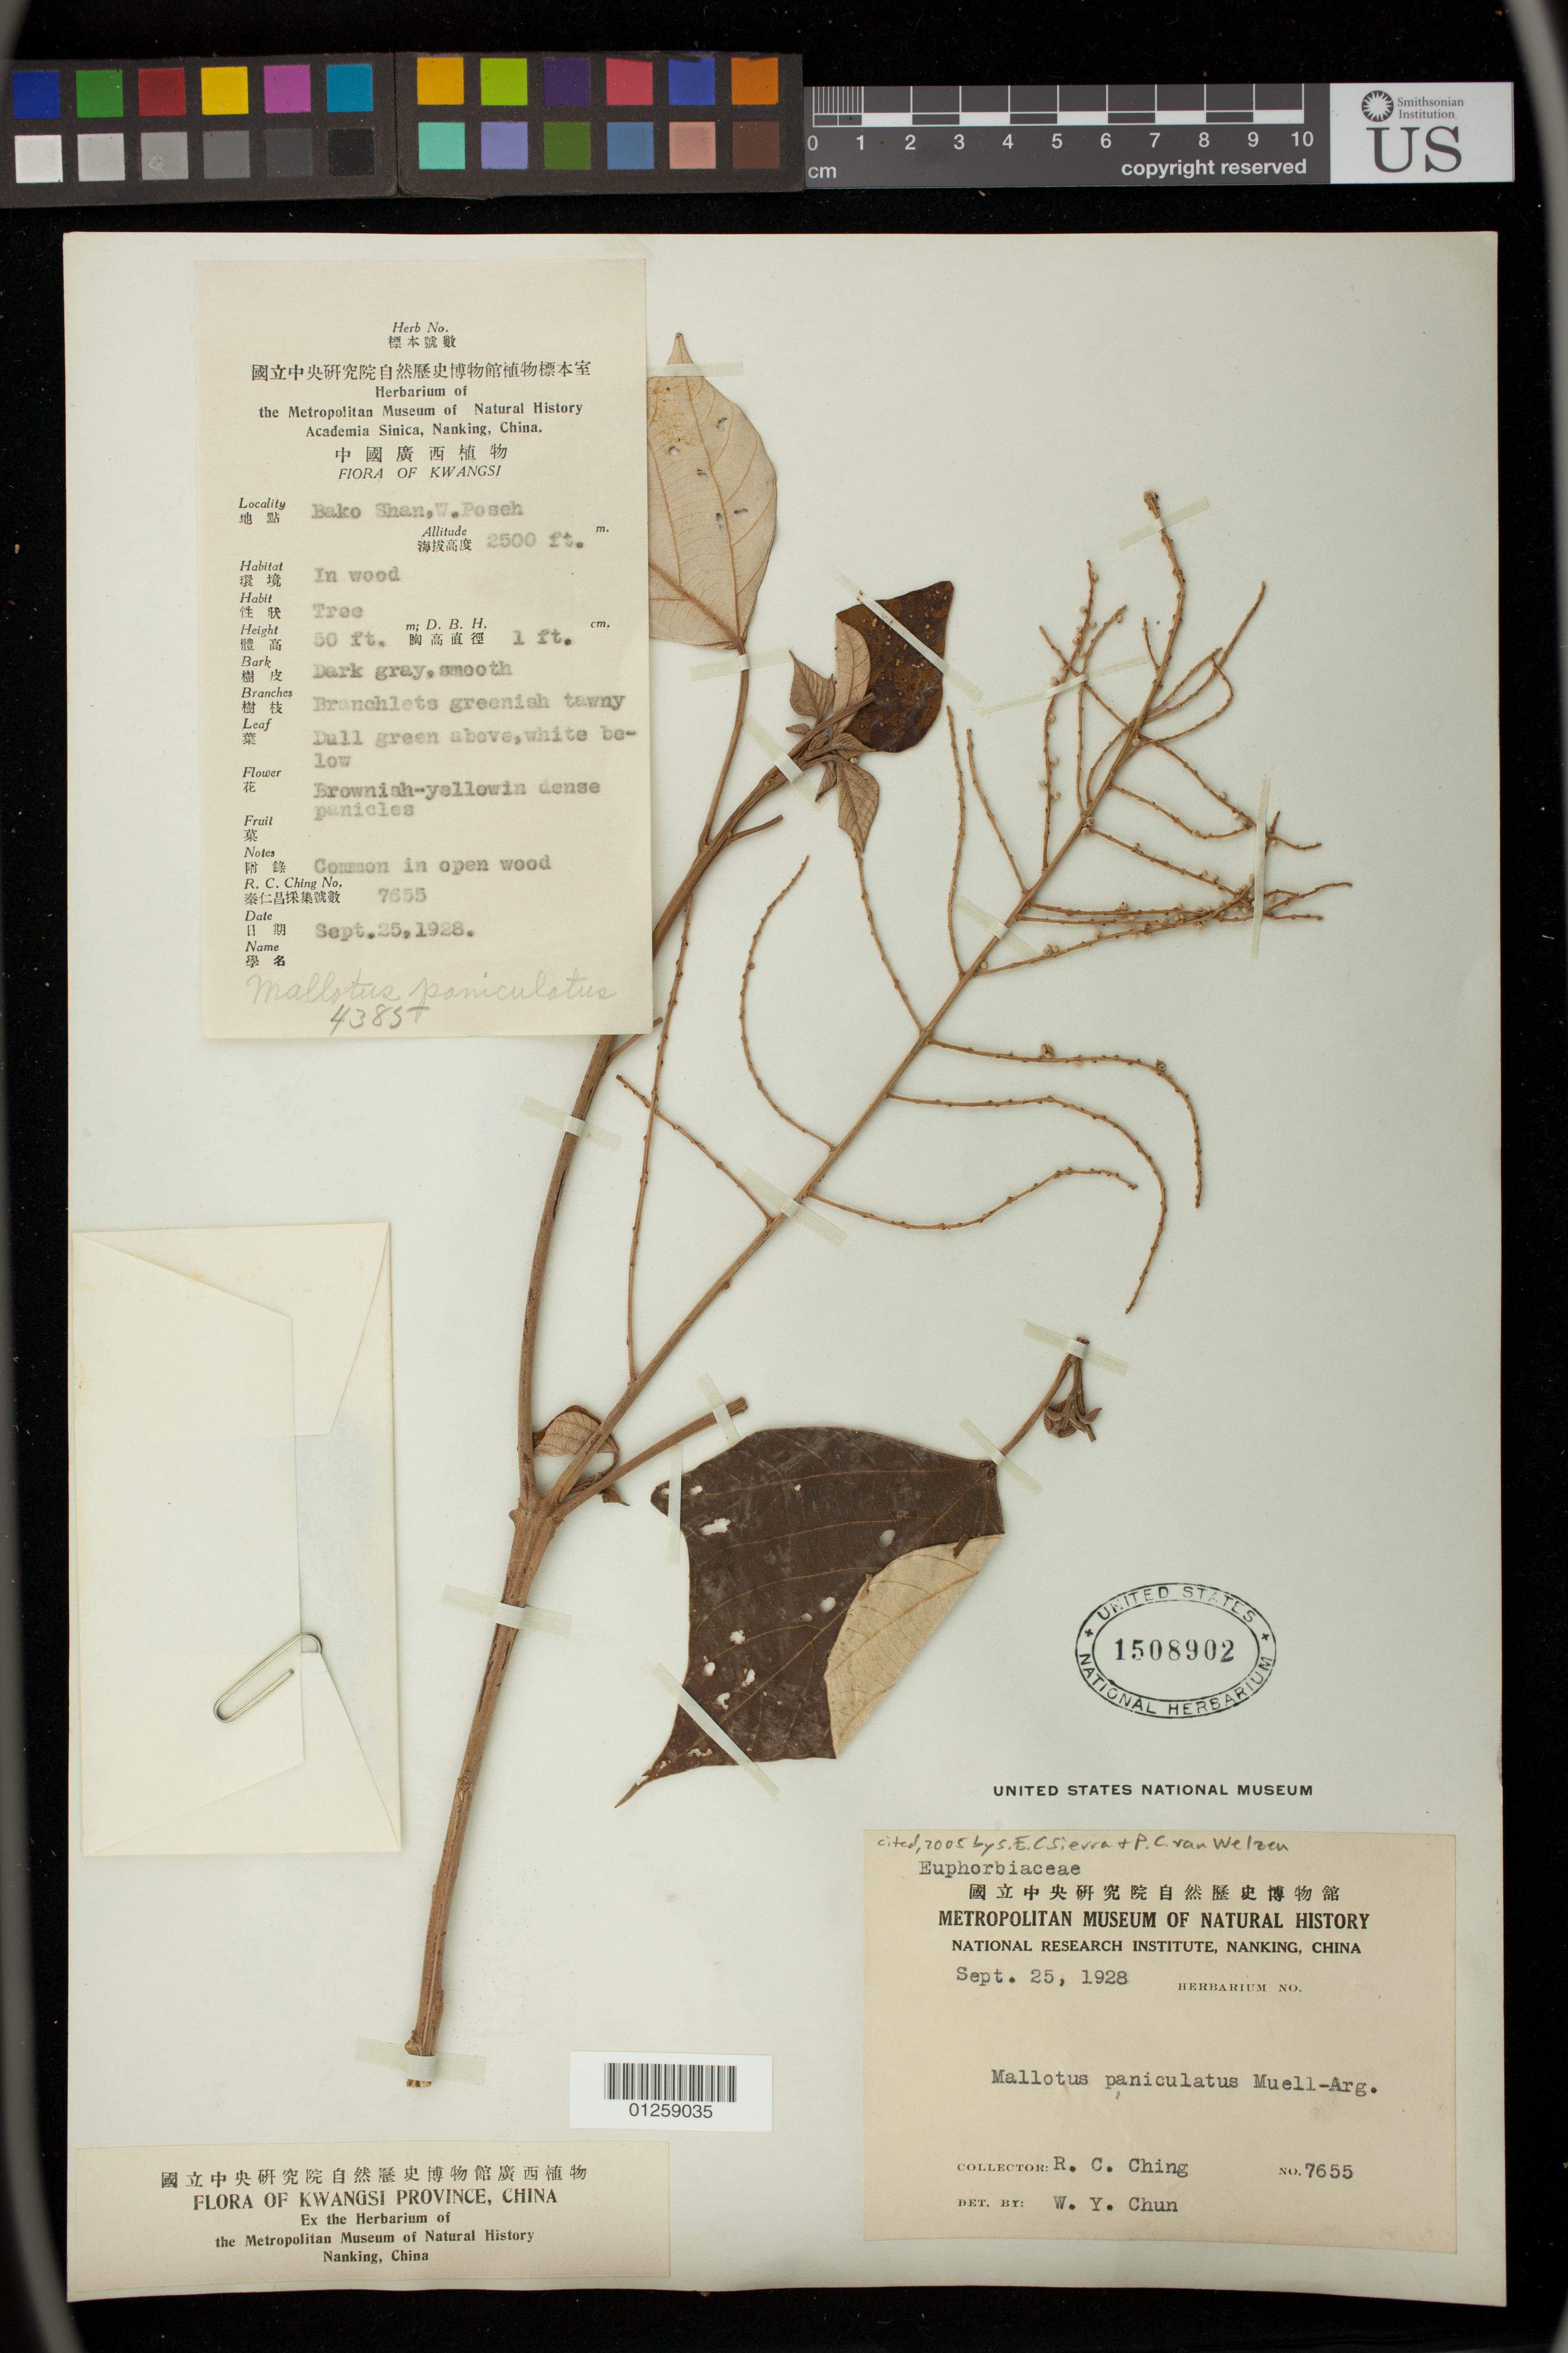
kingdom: Plantae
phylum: Tracheophyta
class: Magnoliopsida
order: Malpighiales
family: Euphorbiaceae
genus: Mallotus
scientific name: Mallotus paniculatus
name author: (Lam.) Müll. Arg.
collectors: R. C. Ching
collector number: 7655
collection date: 1928-09-25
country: China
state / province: Guangxi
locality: Bako Shan, W. Poseh, Kwangsi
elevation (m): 762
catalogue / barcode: US 1508902